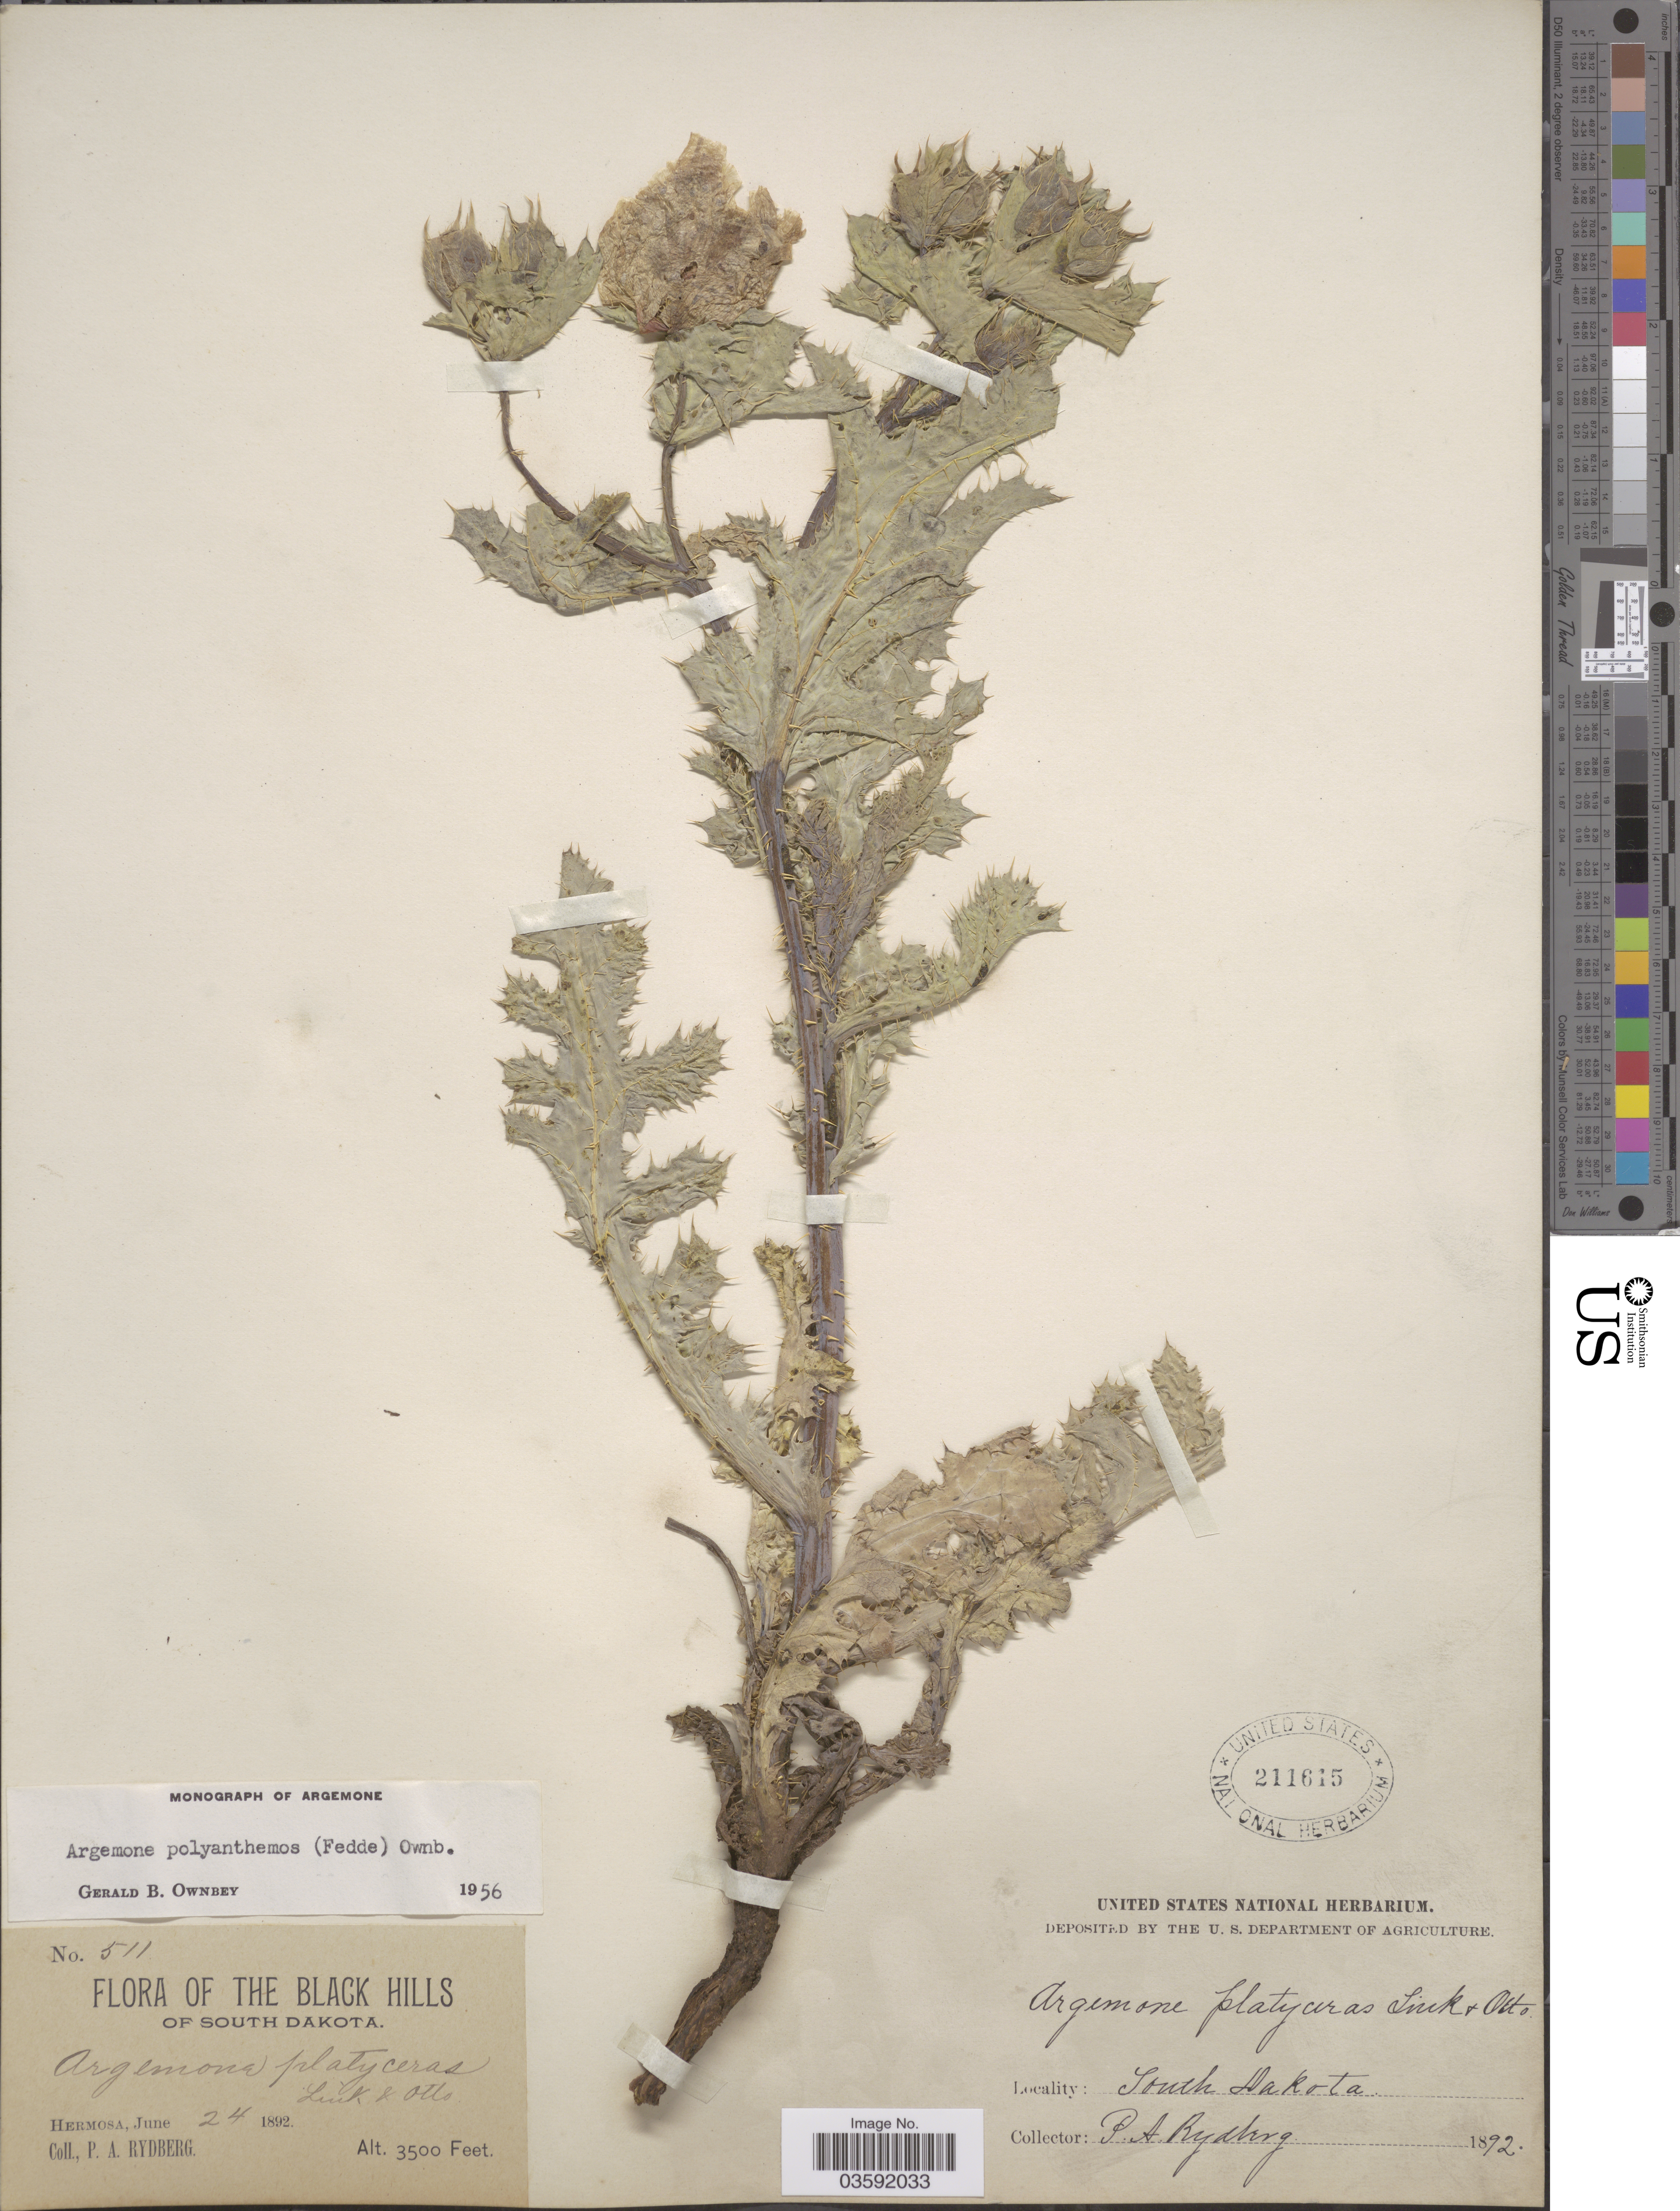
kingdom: Plantae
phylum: Tracheophyta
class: Magnoliopsida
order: Ranunculales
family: Papaveraceae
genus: Argemone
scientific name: Argemone polyanthemos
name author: (Fedde) G.B. Ownbey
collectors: P. A. Rydberg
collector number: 511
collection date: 1892-06-24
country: United States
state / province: South Dakota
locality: The Black Hills of South Dakota. Hermosa.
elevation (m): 1067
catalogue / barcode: US 211615